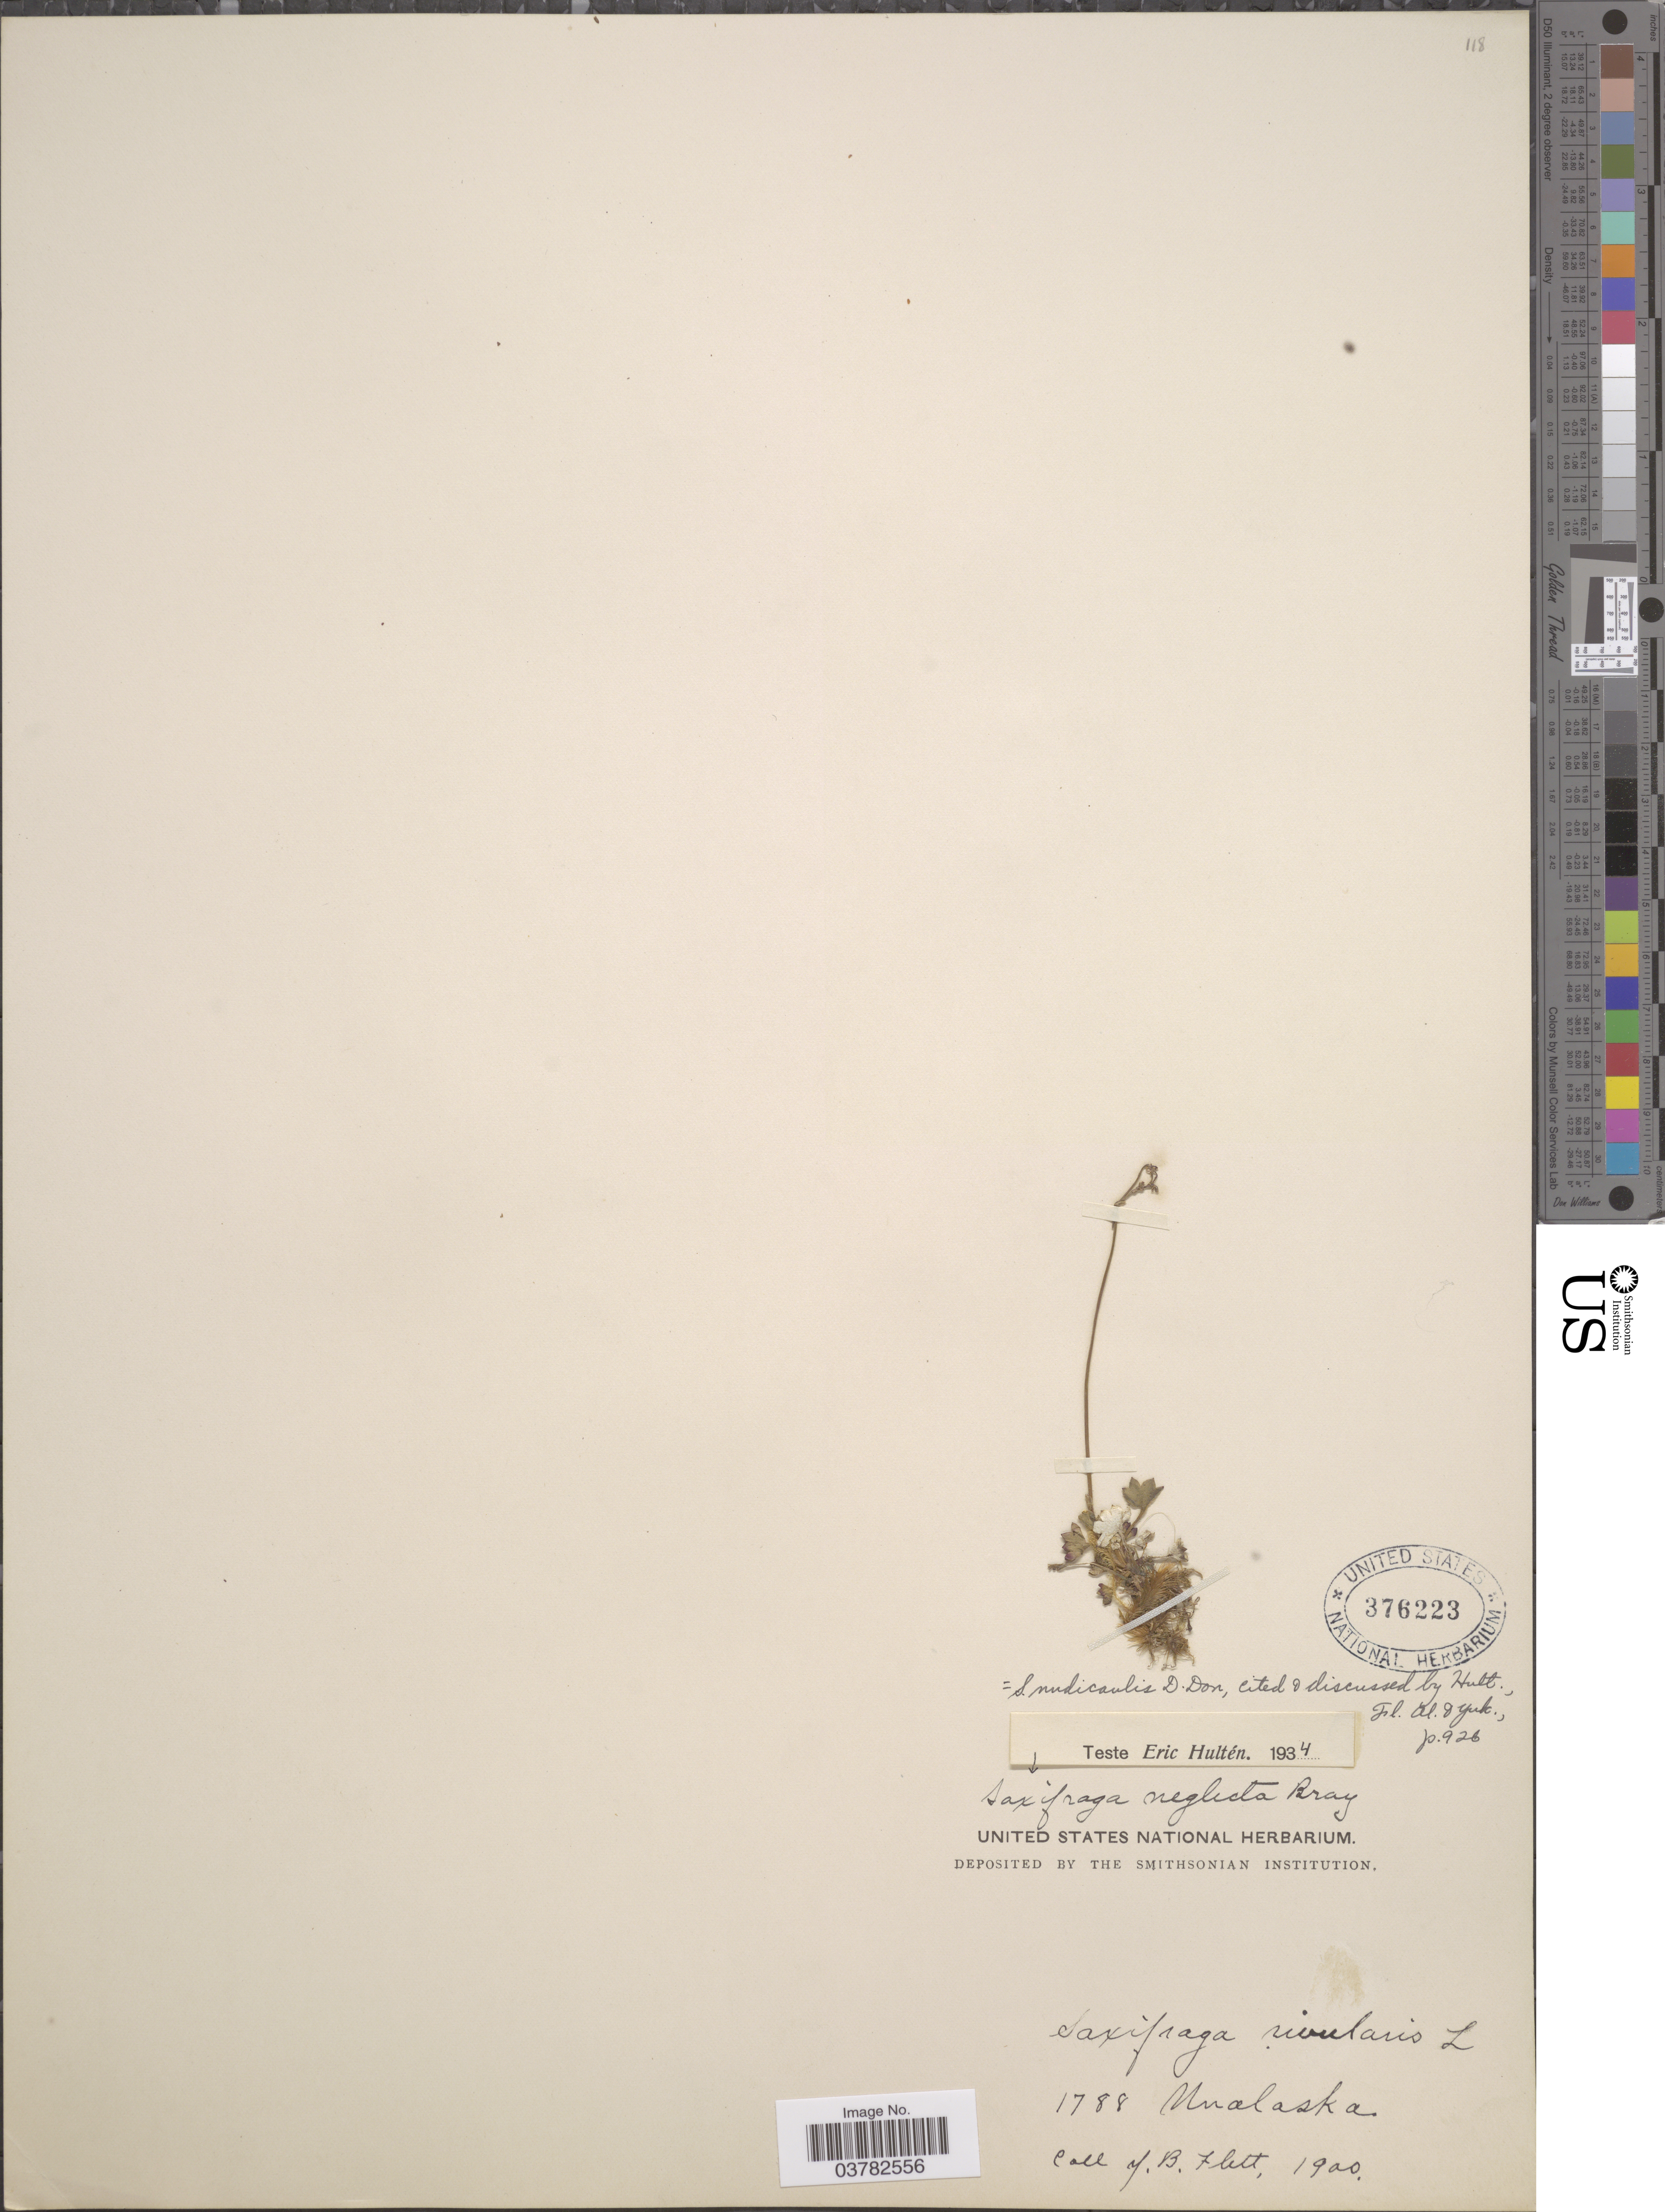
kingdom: Plantae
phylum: Tracheophyta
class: Magnoliopsida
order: Saxifragales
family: Saxifragaceae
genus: Saxifraga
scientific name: Saxifraga nudicaulis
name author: D. Don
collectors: J. Flett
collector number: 1788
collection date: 1900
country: United States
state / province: Alaska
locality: Unalaska.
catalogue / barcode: US 376223